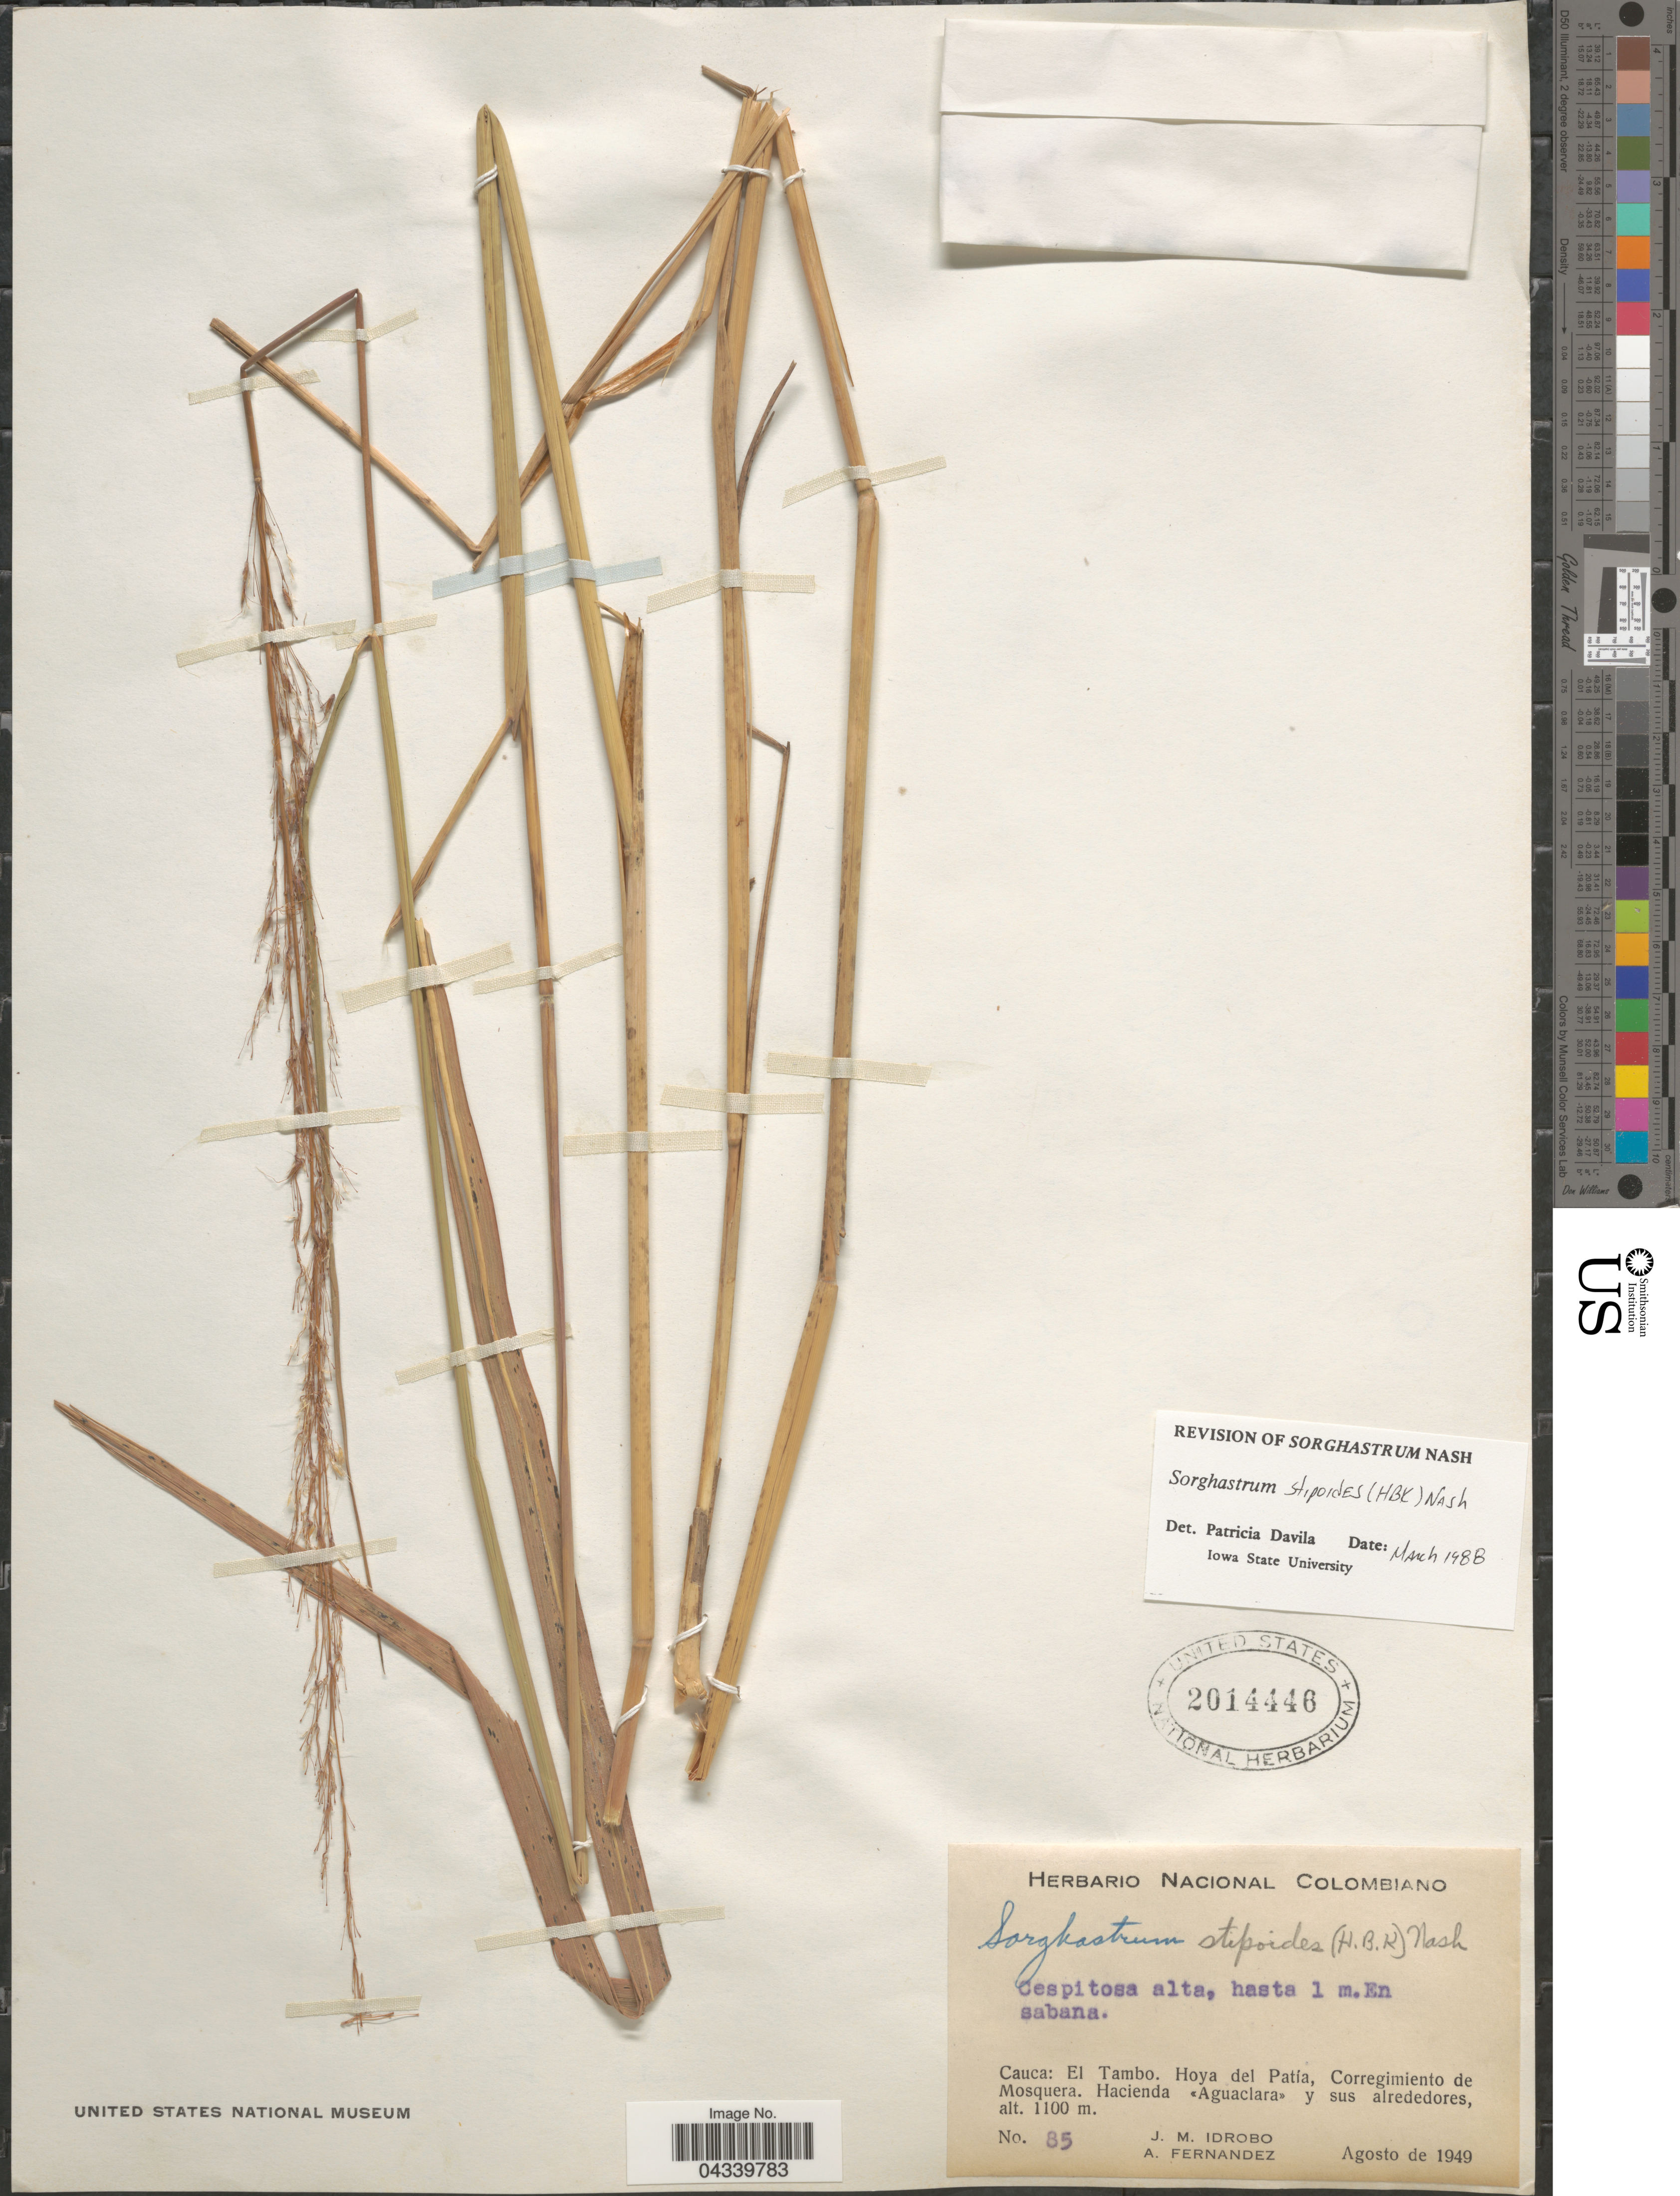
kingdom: Plantae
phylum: Tracheophyta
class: Liliopsida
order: Poales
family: Poaceae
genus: Sorghastrum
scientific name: Sorghastrum stipoides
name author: (Kunth) Nash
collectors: J. M. Idrobo & A. Fernandez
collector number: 85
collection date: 1949-08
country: Colombia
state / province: Cauca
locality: El Tambo. Hoya del Patía, Corregimiento de Mosquera. Hacienda «Aguaclara» y sus alrededores.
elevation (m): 1100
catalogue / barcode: US 2014446